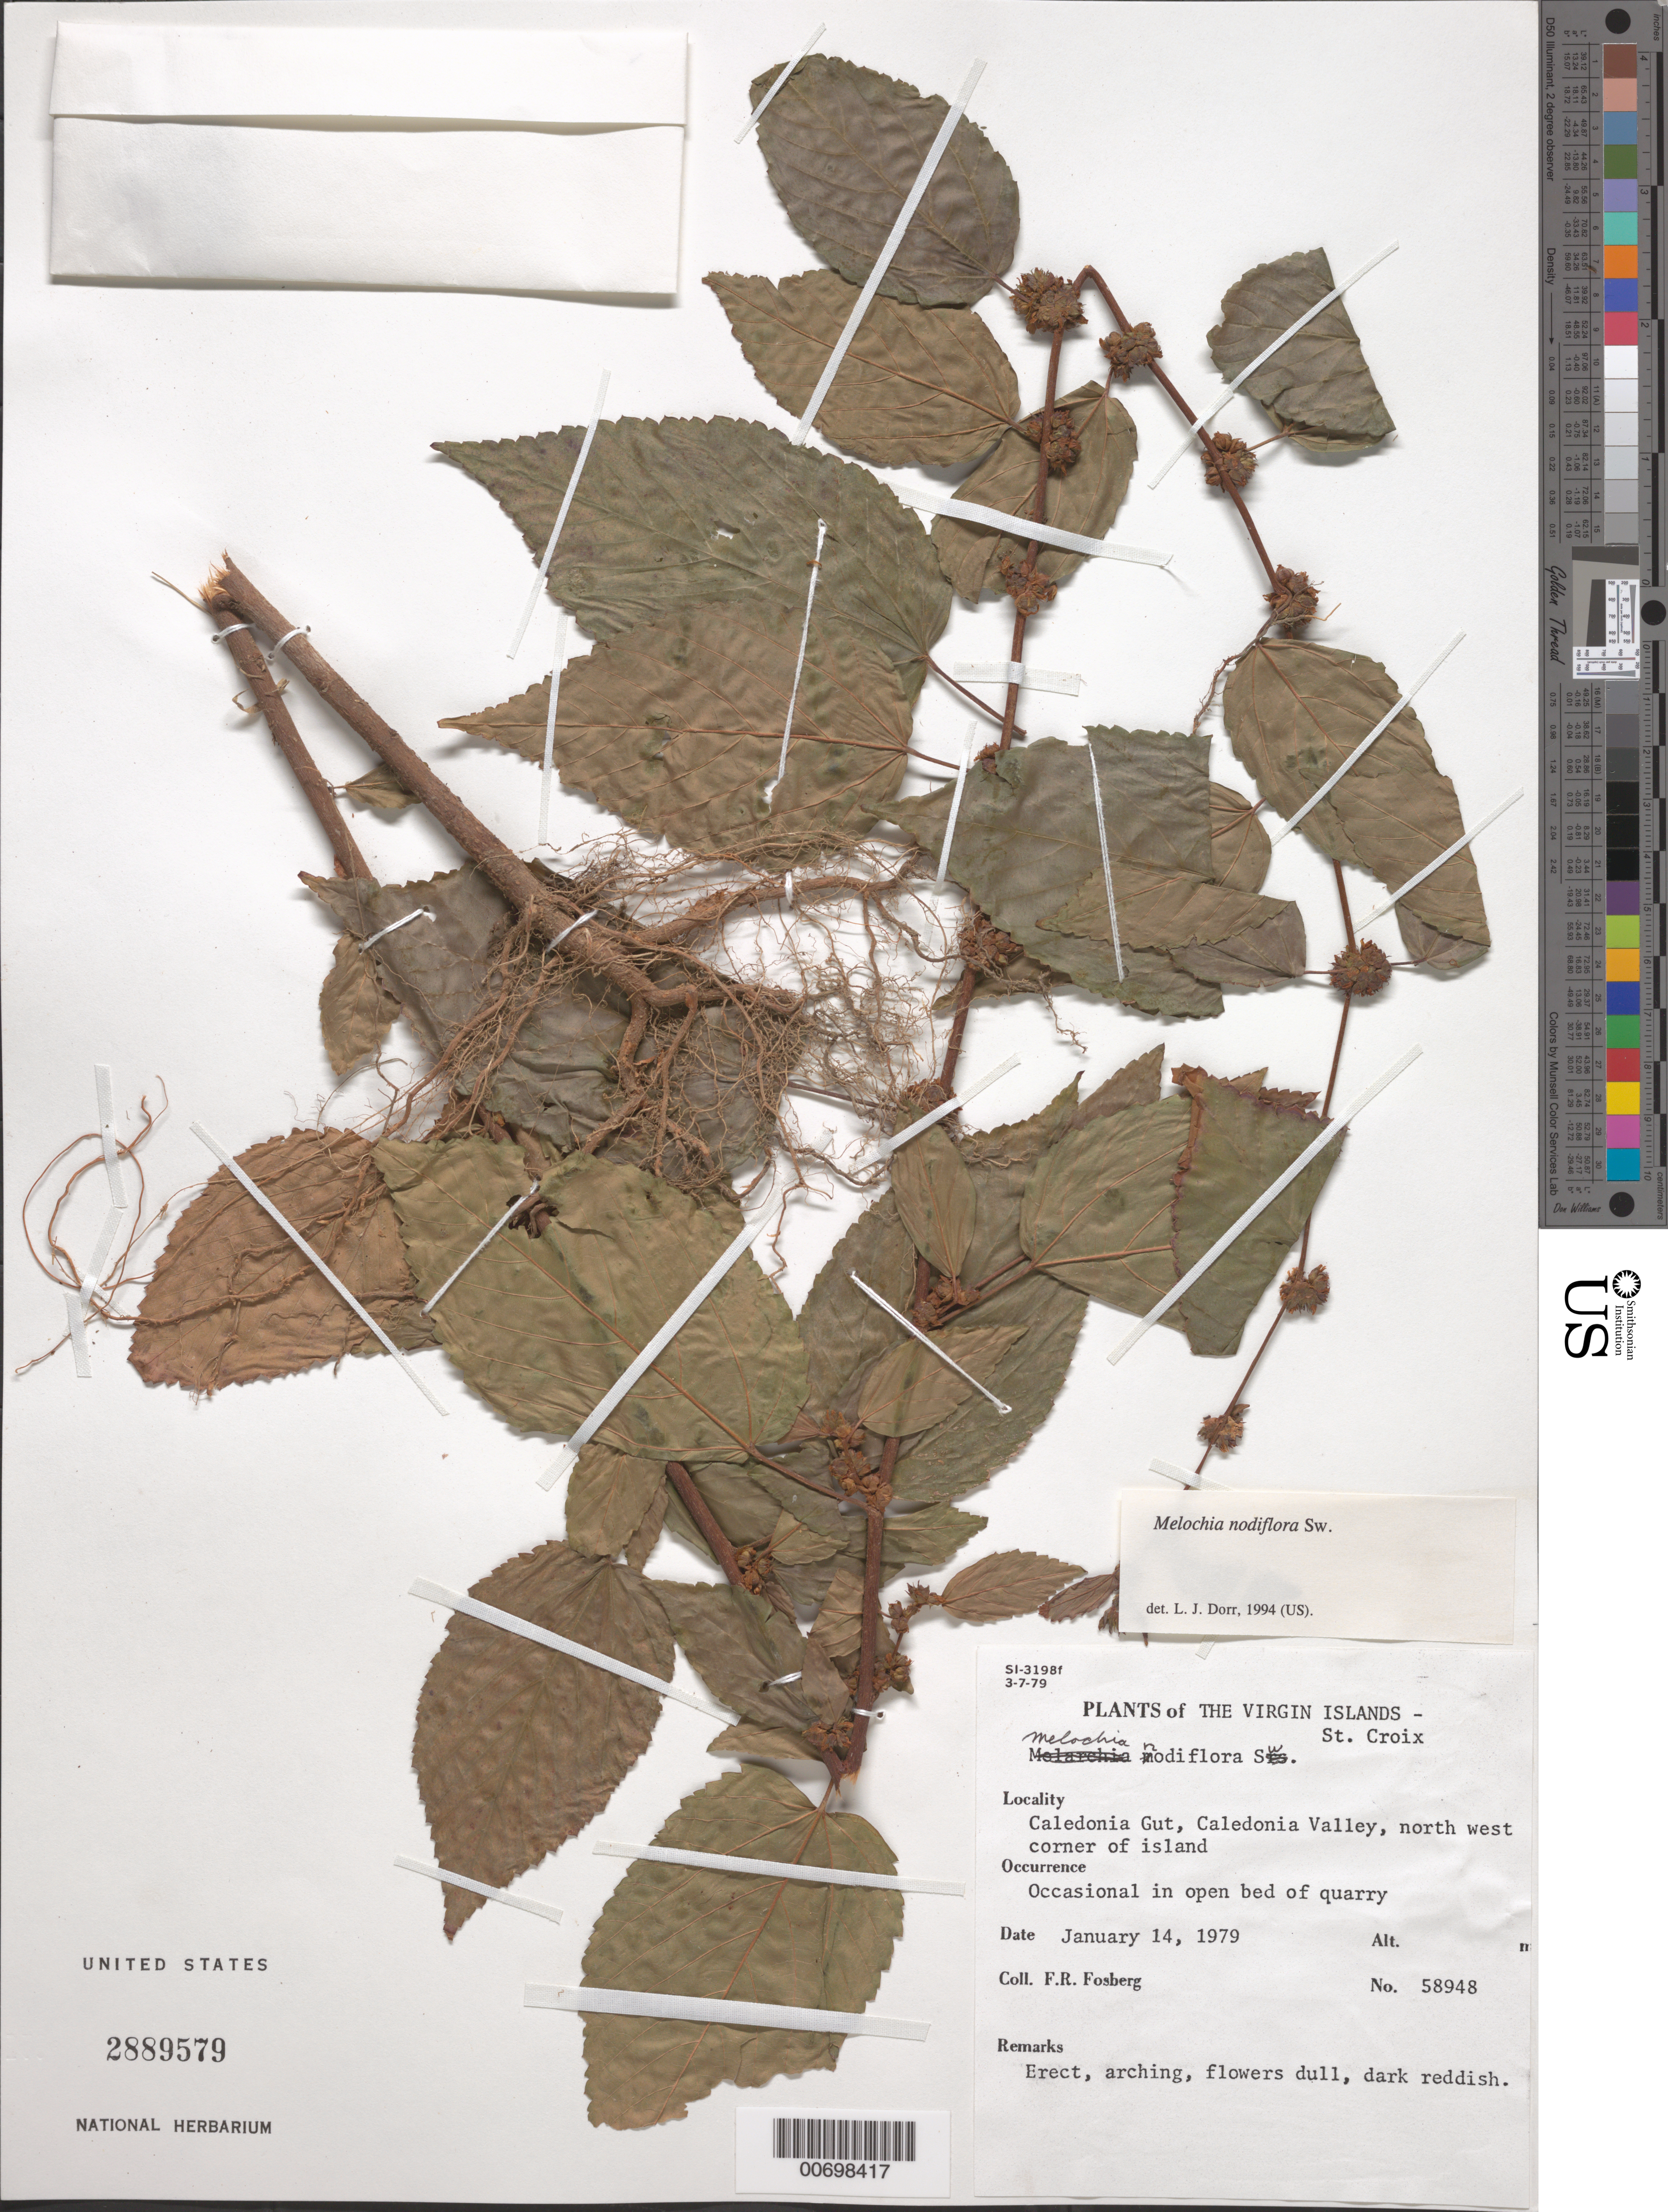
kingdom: Plantae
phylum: Tracheophyta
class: Magnoliopsida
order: Malvales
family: Malvaceae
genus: Melochia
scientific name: Melochia nodiflora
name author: Sw.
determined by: Dorr, L. J., (BOT), Smithsonian Institution - National Museum of Natural History (UNITED STATES)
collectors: F. R. Fosberg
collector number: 58948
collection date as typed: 14 Jan 1979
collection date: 1979-01-14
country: U.S. Virgin Islands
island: St. Croix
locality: Caledonia Gut, Caledonia Valley, NW Corner of Island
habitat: In open bed of quarry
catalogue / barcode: US 2889579